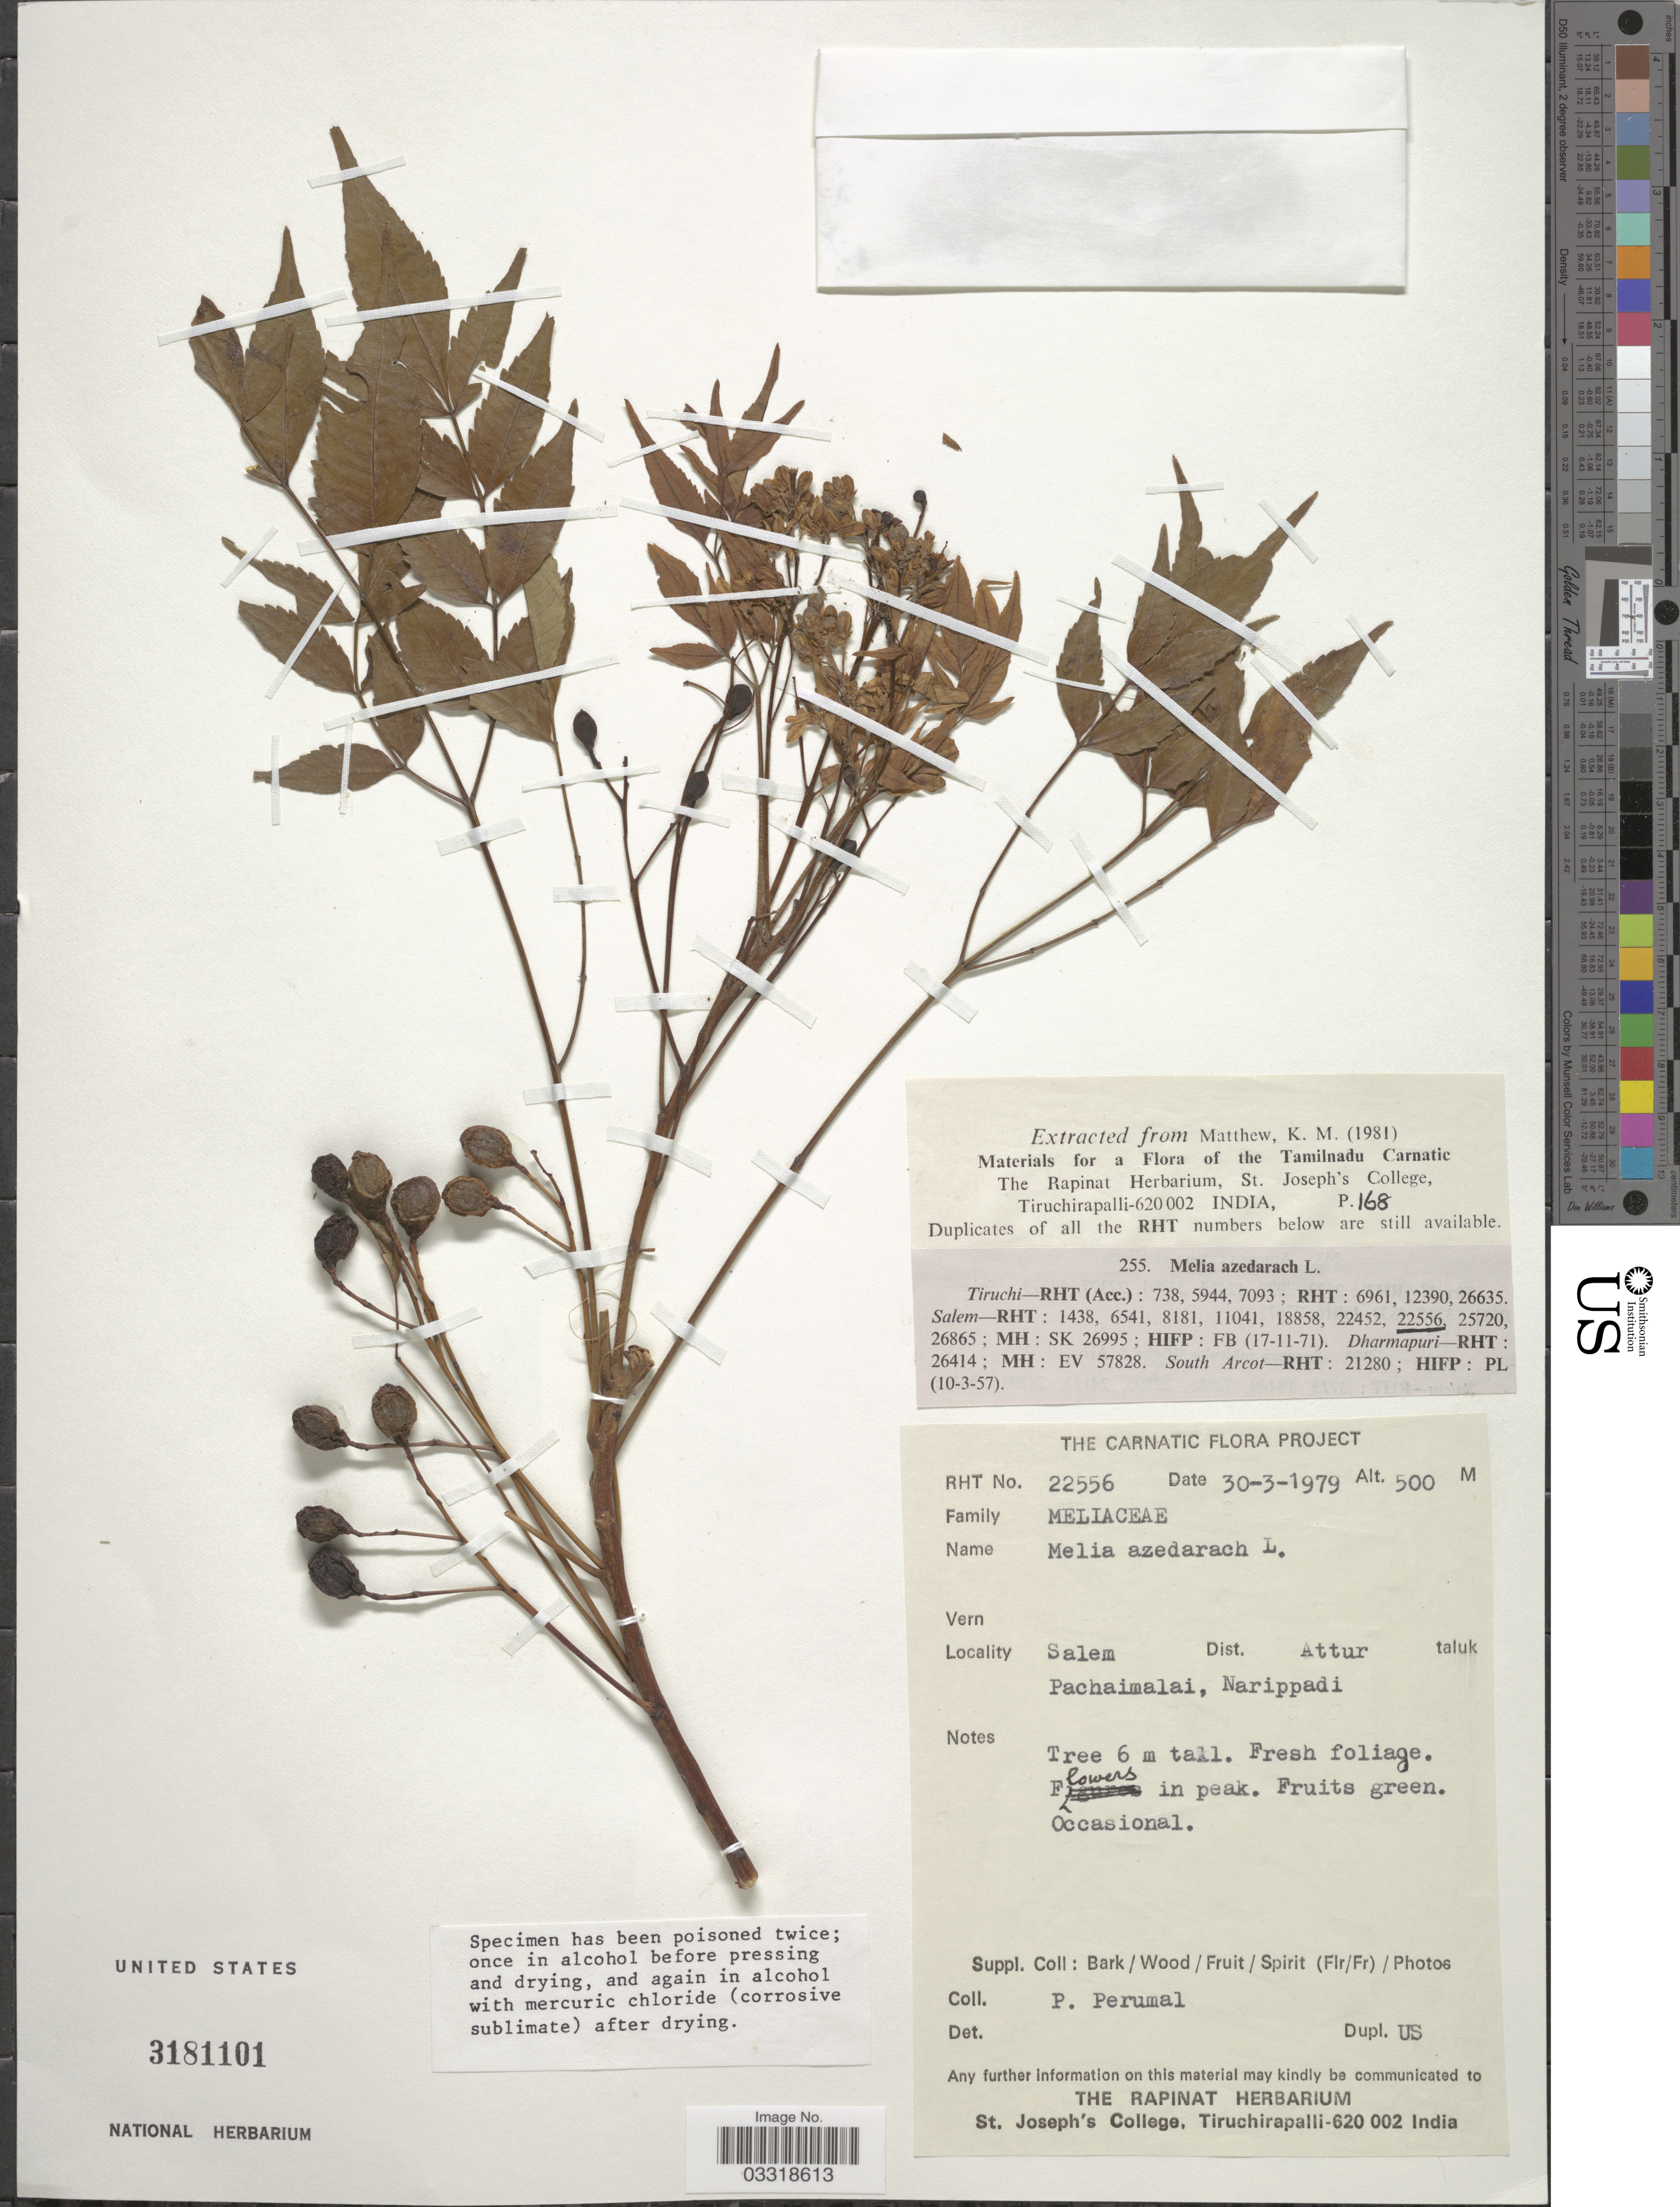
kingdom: Plantae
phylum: Tracheophyta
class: Magnoliopsida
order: Sapindales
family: Meliaceae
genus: Melia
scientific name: Melia azedarach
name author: L.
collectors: P. Perumal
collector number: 22556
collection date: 1979-03-30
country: India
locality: Salem. Dist. Attur taluk Pachaimalai, Narippadi.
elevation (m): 500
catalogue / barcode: US 3181101